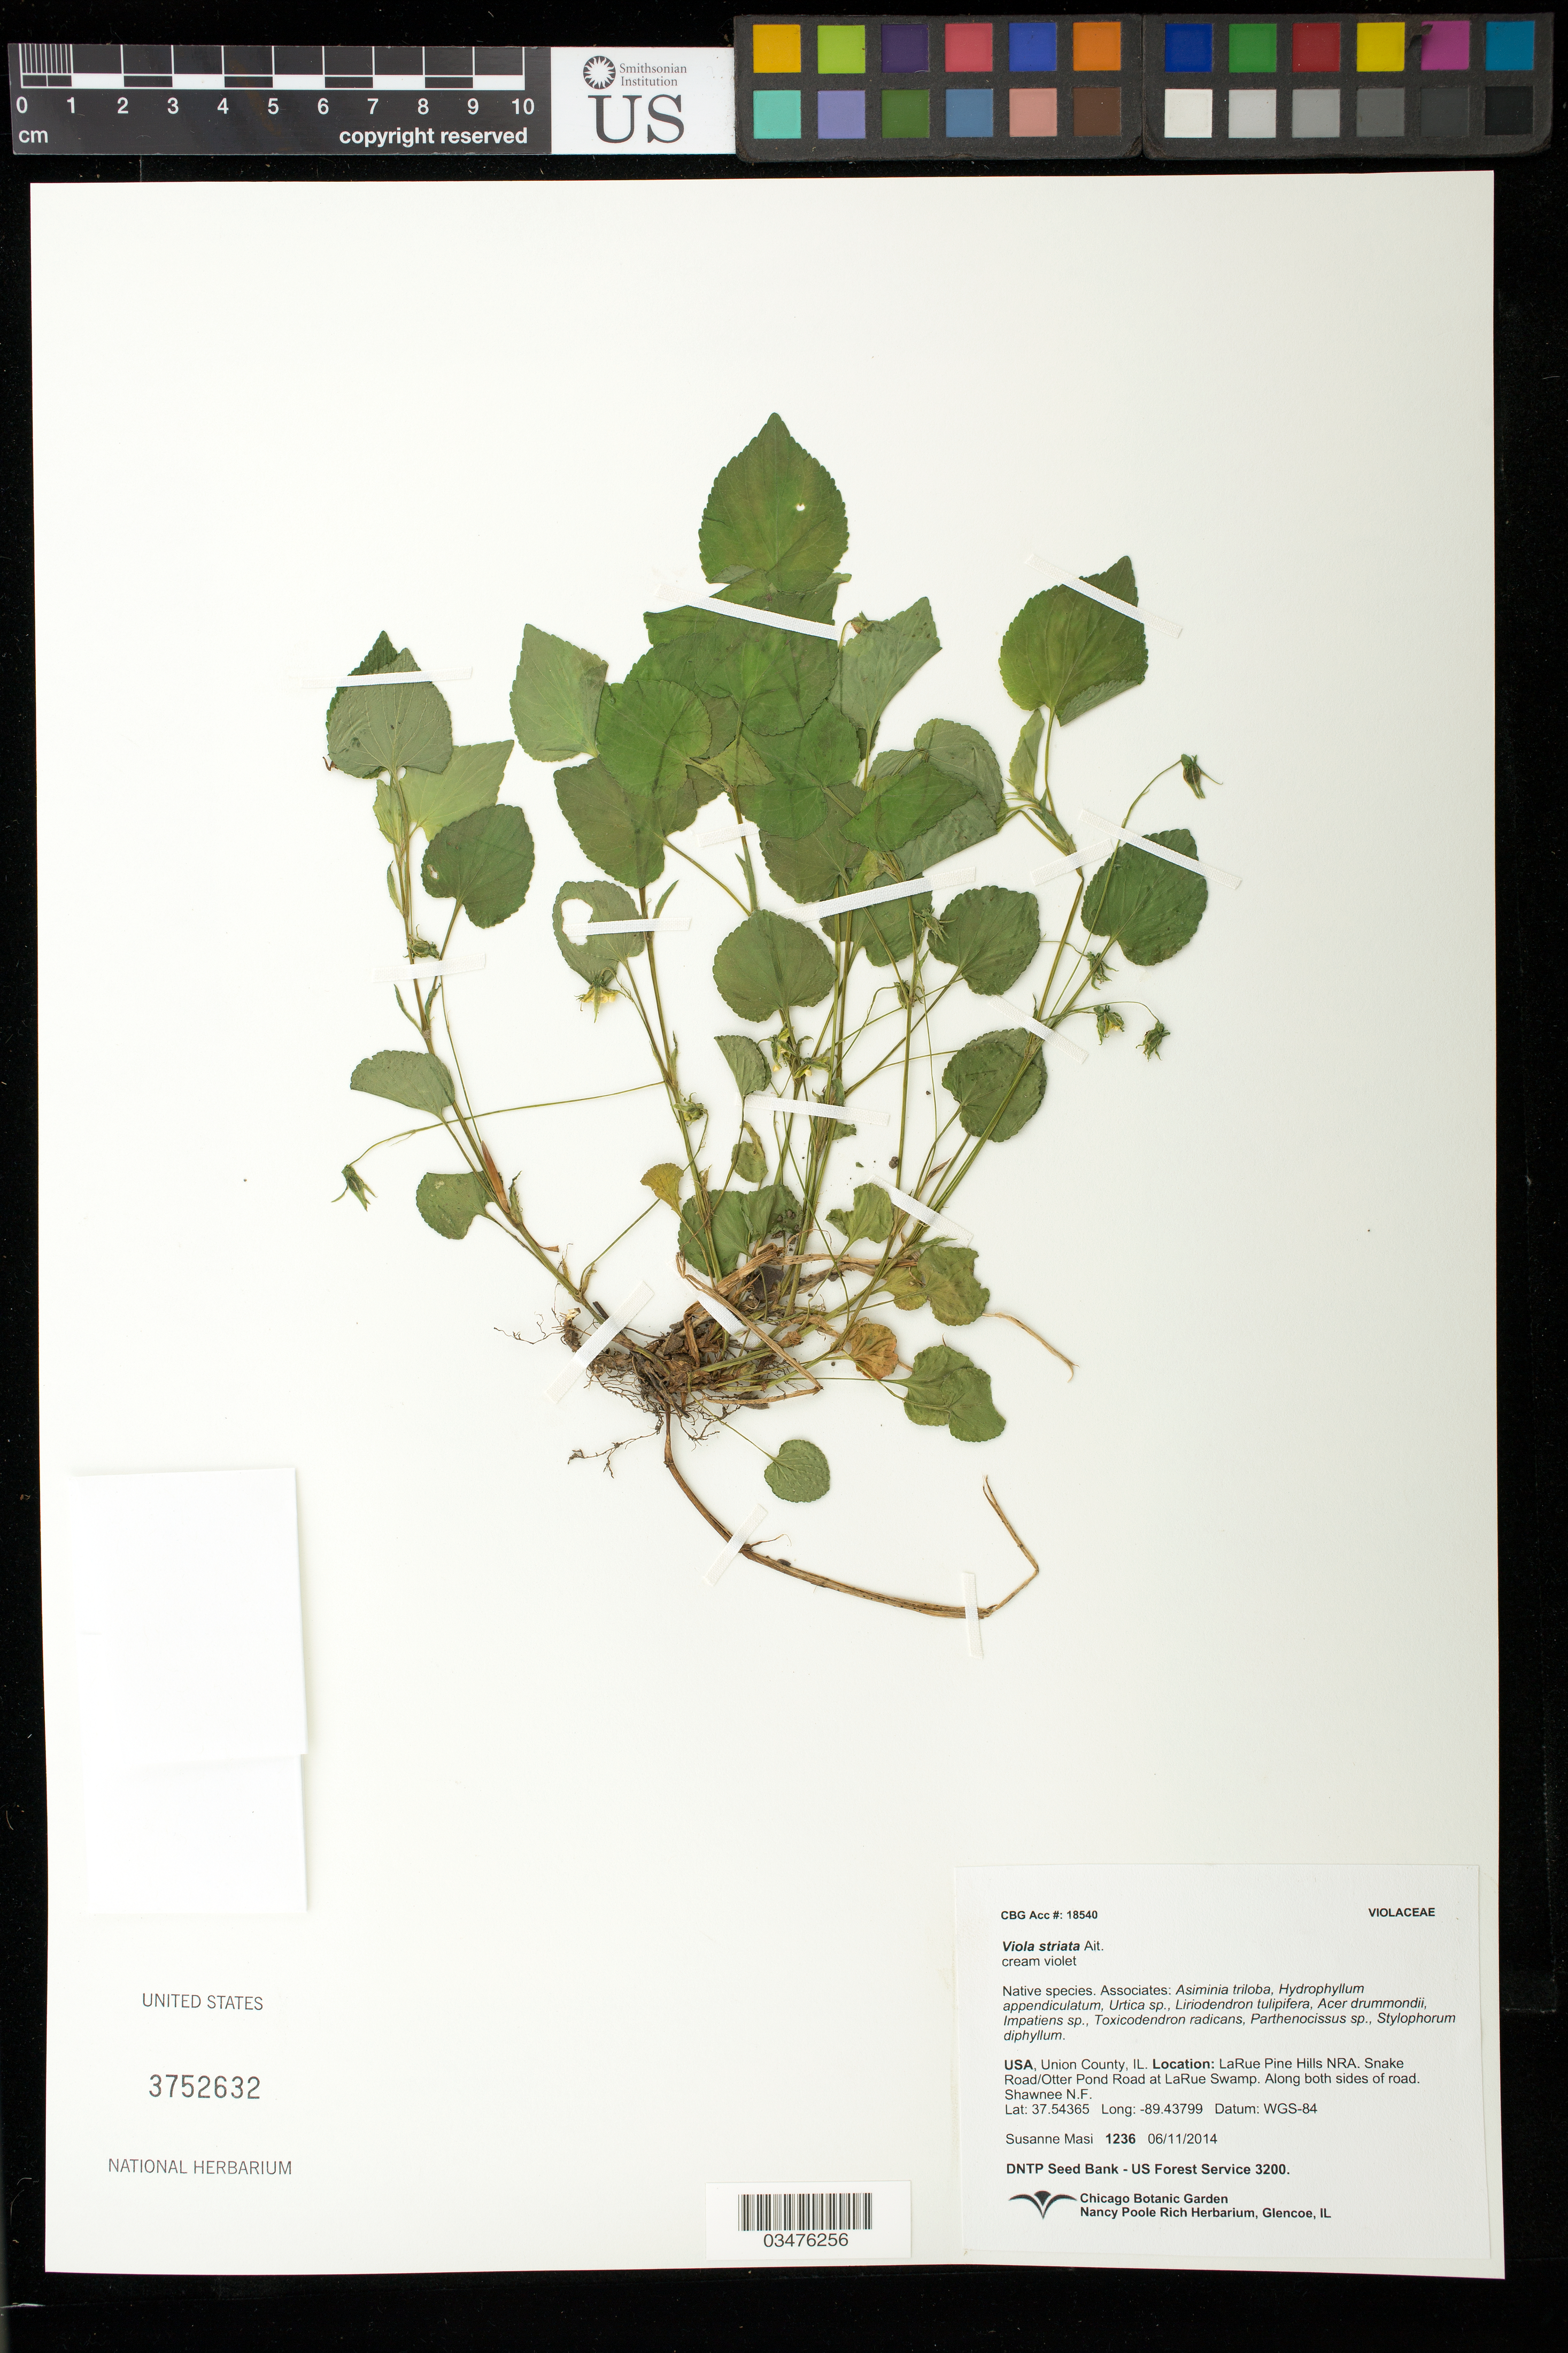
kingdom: Plantae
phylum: Tracheophyta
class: Magnoliopsida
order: Malpighiales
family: Violaceae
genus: Viola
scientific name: Viola striata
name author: Aiton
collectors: S. Masi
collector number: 1236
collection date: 2014-06-11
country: United States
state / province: Illinois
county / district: Union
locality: LaRue Pine Hill RNA. Snake Rd/Otter Pond Rd at LaRue Swamp, Shawnee N. F.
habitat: With Asiminia triloba, Urtica sp, Impatiens sp., ect.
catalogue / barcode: US 3752632